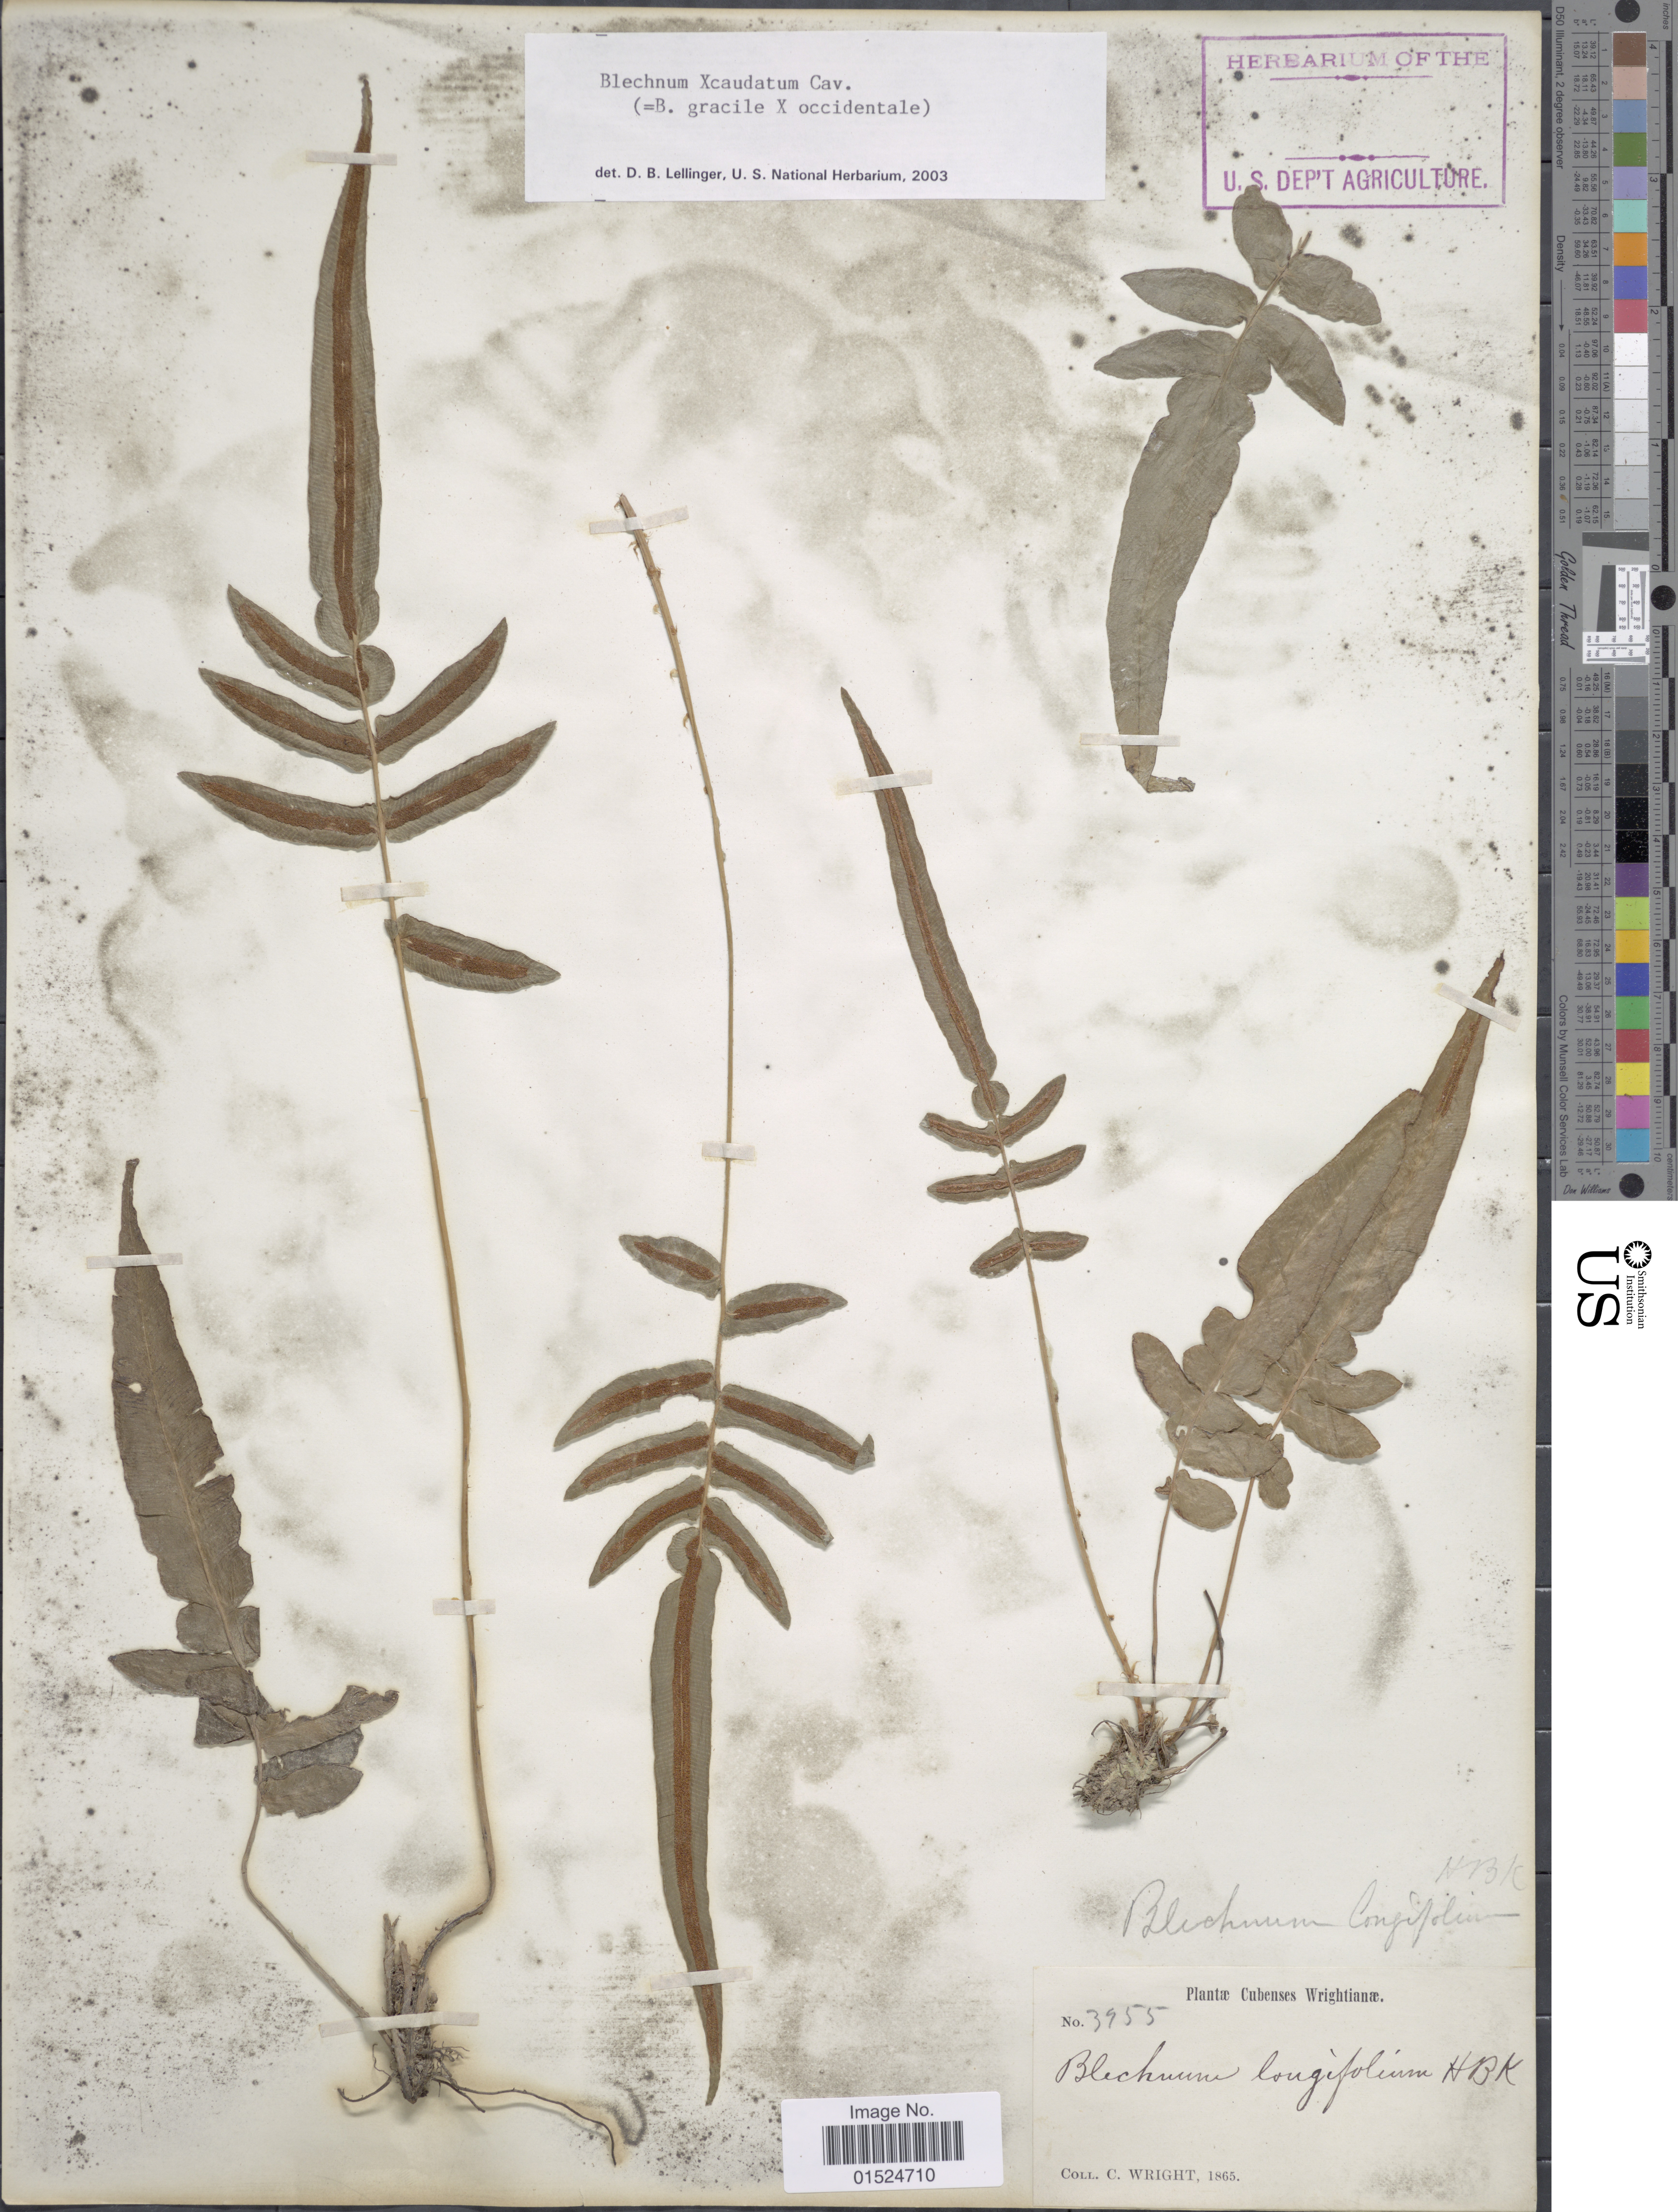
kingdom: Plantae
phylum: Tracheophyta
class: Polypodiopsida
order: Polypodiales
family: Blechnaceae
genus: Blechnum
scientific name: Blechnum caudatum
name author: Cav.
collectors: C. Wright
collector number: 3955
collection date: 1865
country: Cuba